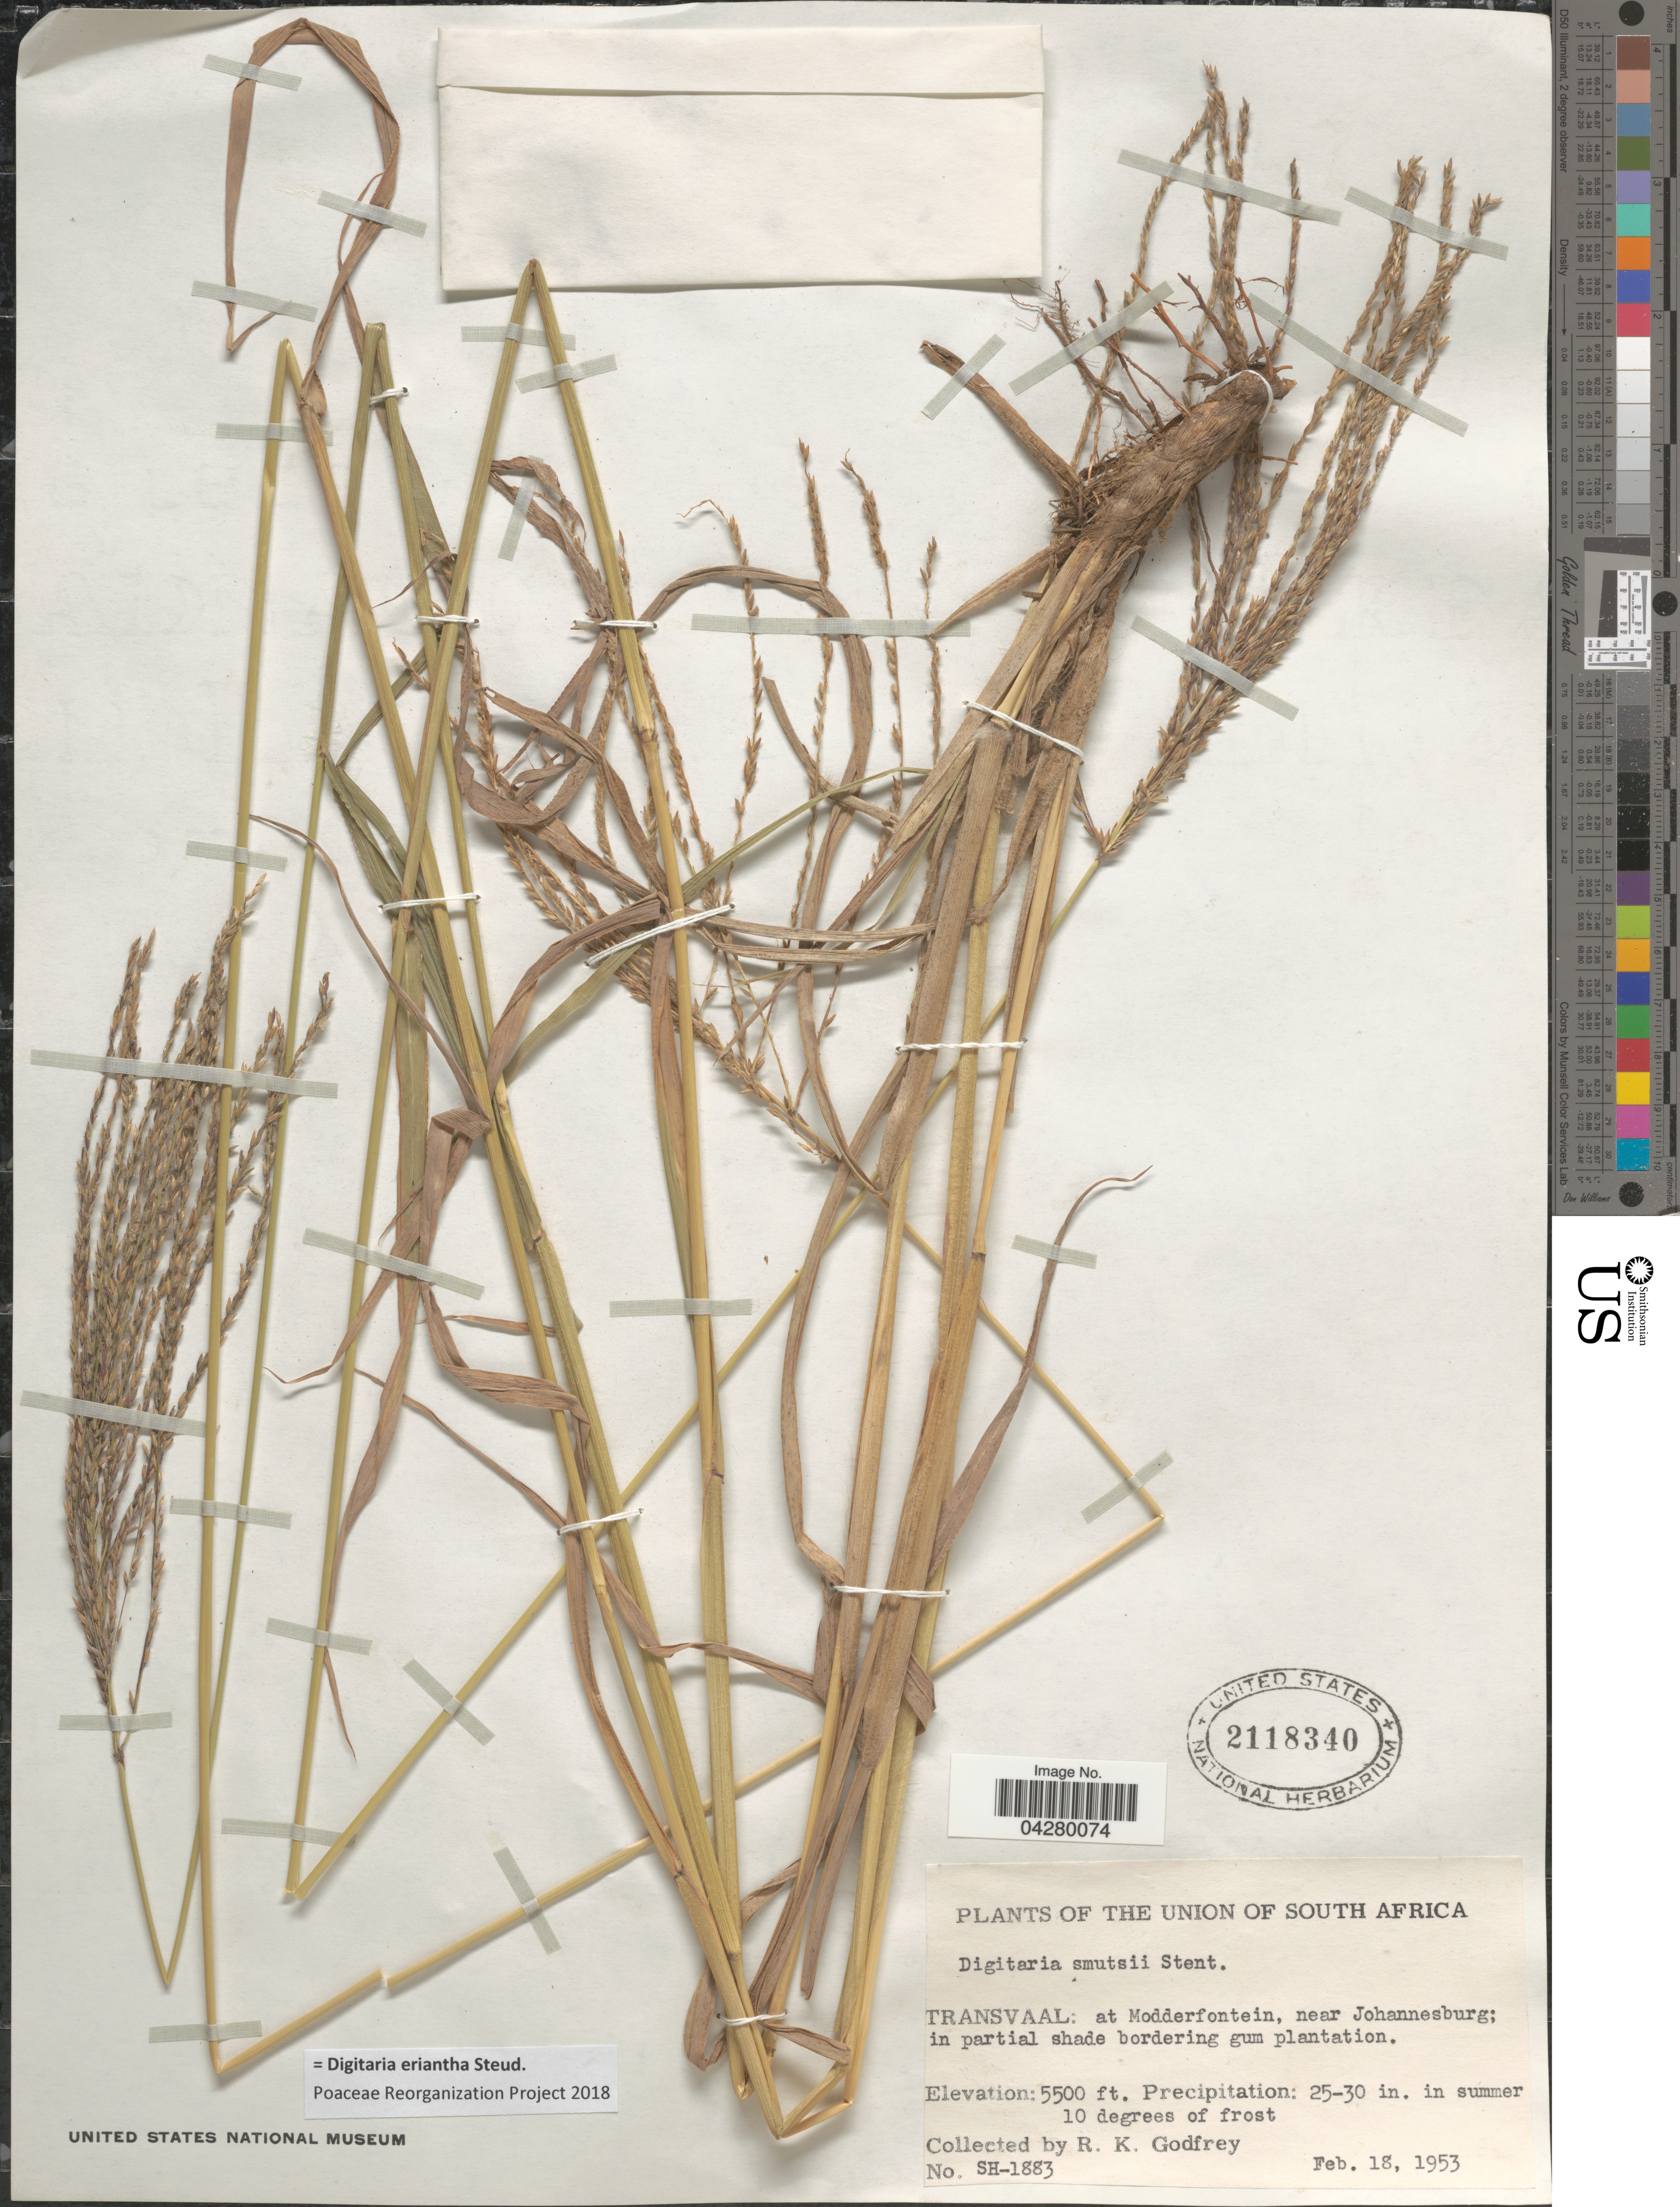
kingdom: Plantae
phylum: Tracheophyta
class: Liliopsida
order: Poales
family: Poaceae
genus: Digitaria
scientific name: Digitaria eriantha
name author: Steud.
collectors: R. K. Godfrey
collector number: SH-1883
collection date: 1953-02-18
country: South Africa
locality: Union of South Africa. Transvaal: at Modderfontein, near Johannesburg.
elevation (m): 1676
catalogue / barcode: US 2118340